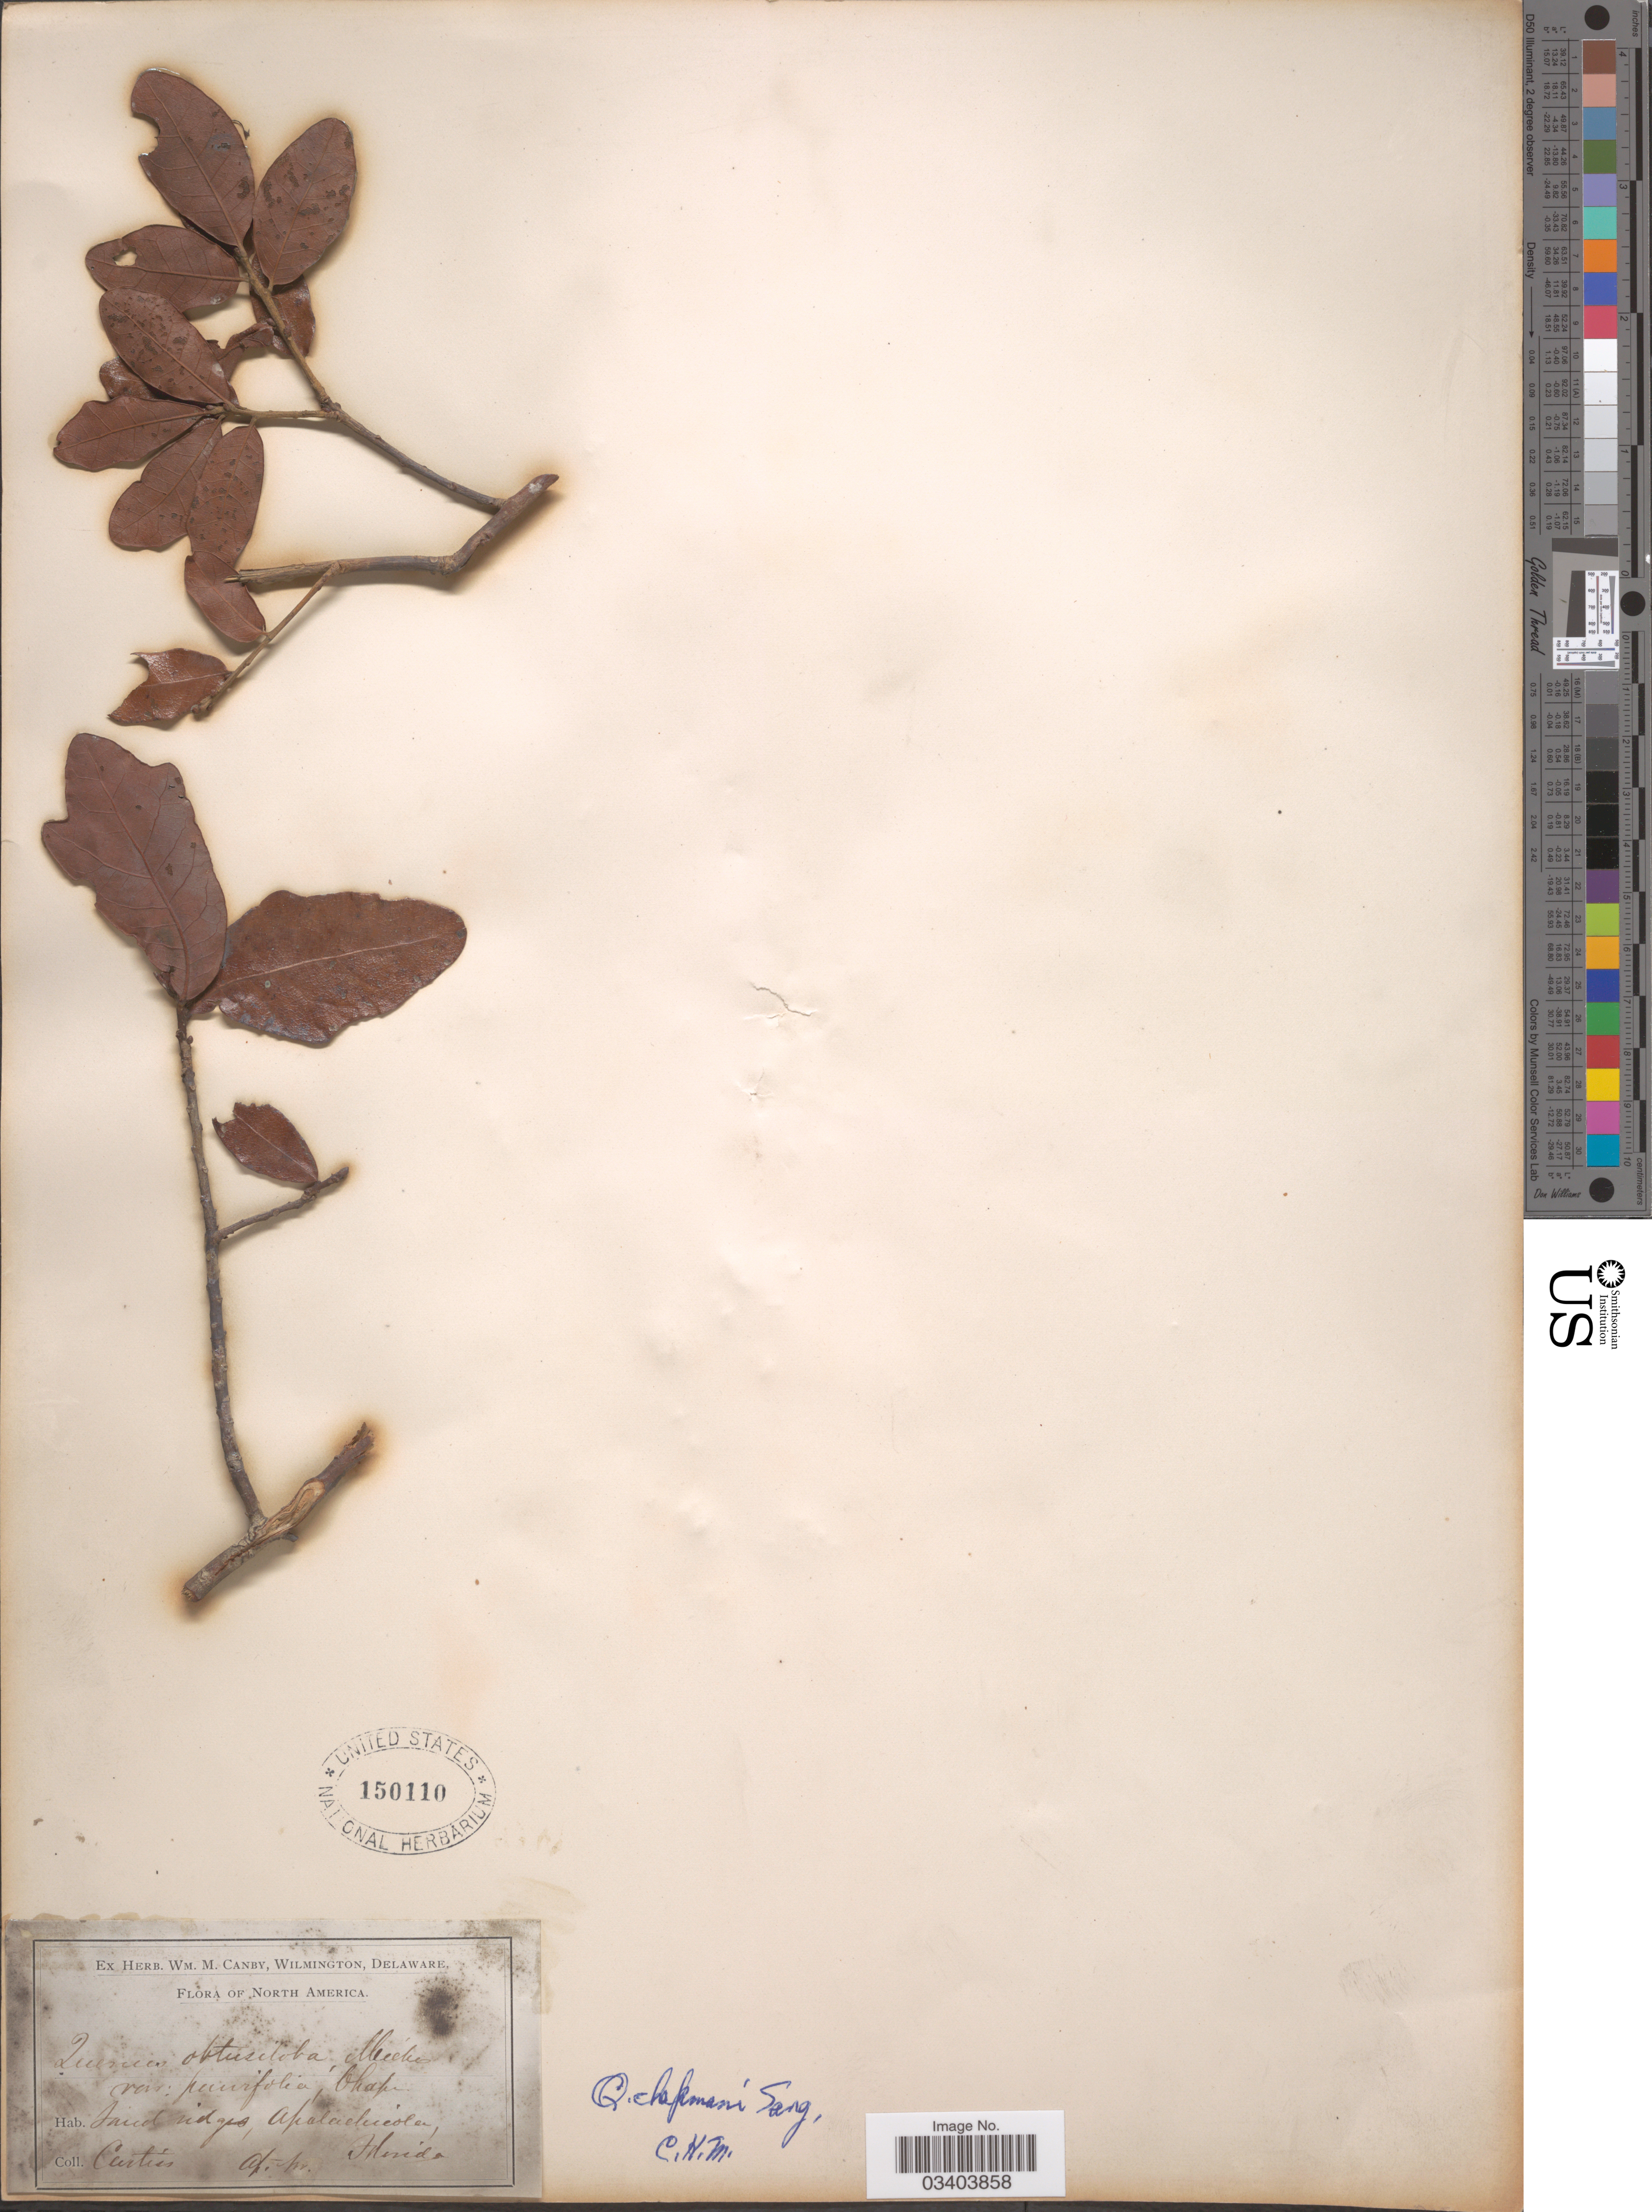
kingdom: Plantae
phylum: Tracheophyta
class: Magnoliopsida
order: Fagales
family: Fagaceae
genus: Quercus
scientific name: Quercus chapmanii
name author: Sarg.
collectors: -. Curtiss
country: United States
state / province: Florida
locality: Sand ridges, Apalachicola.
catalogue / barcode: US 150110